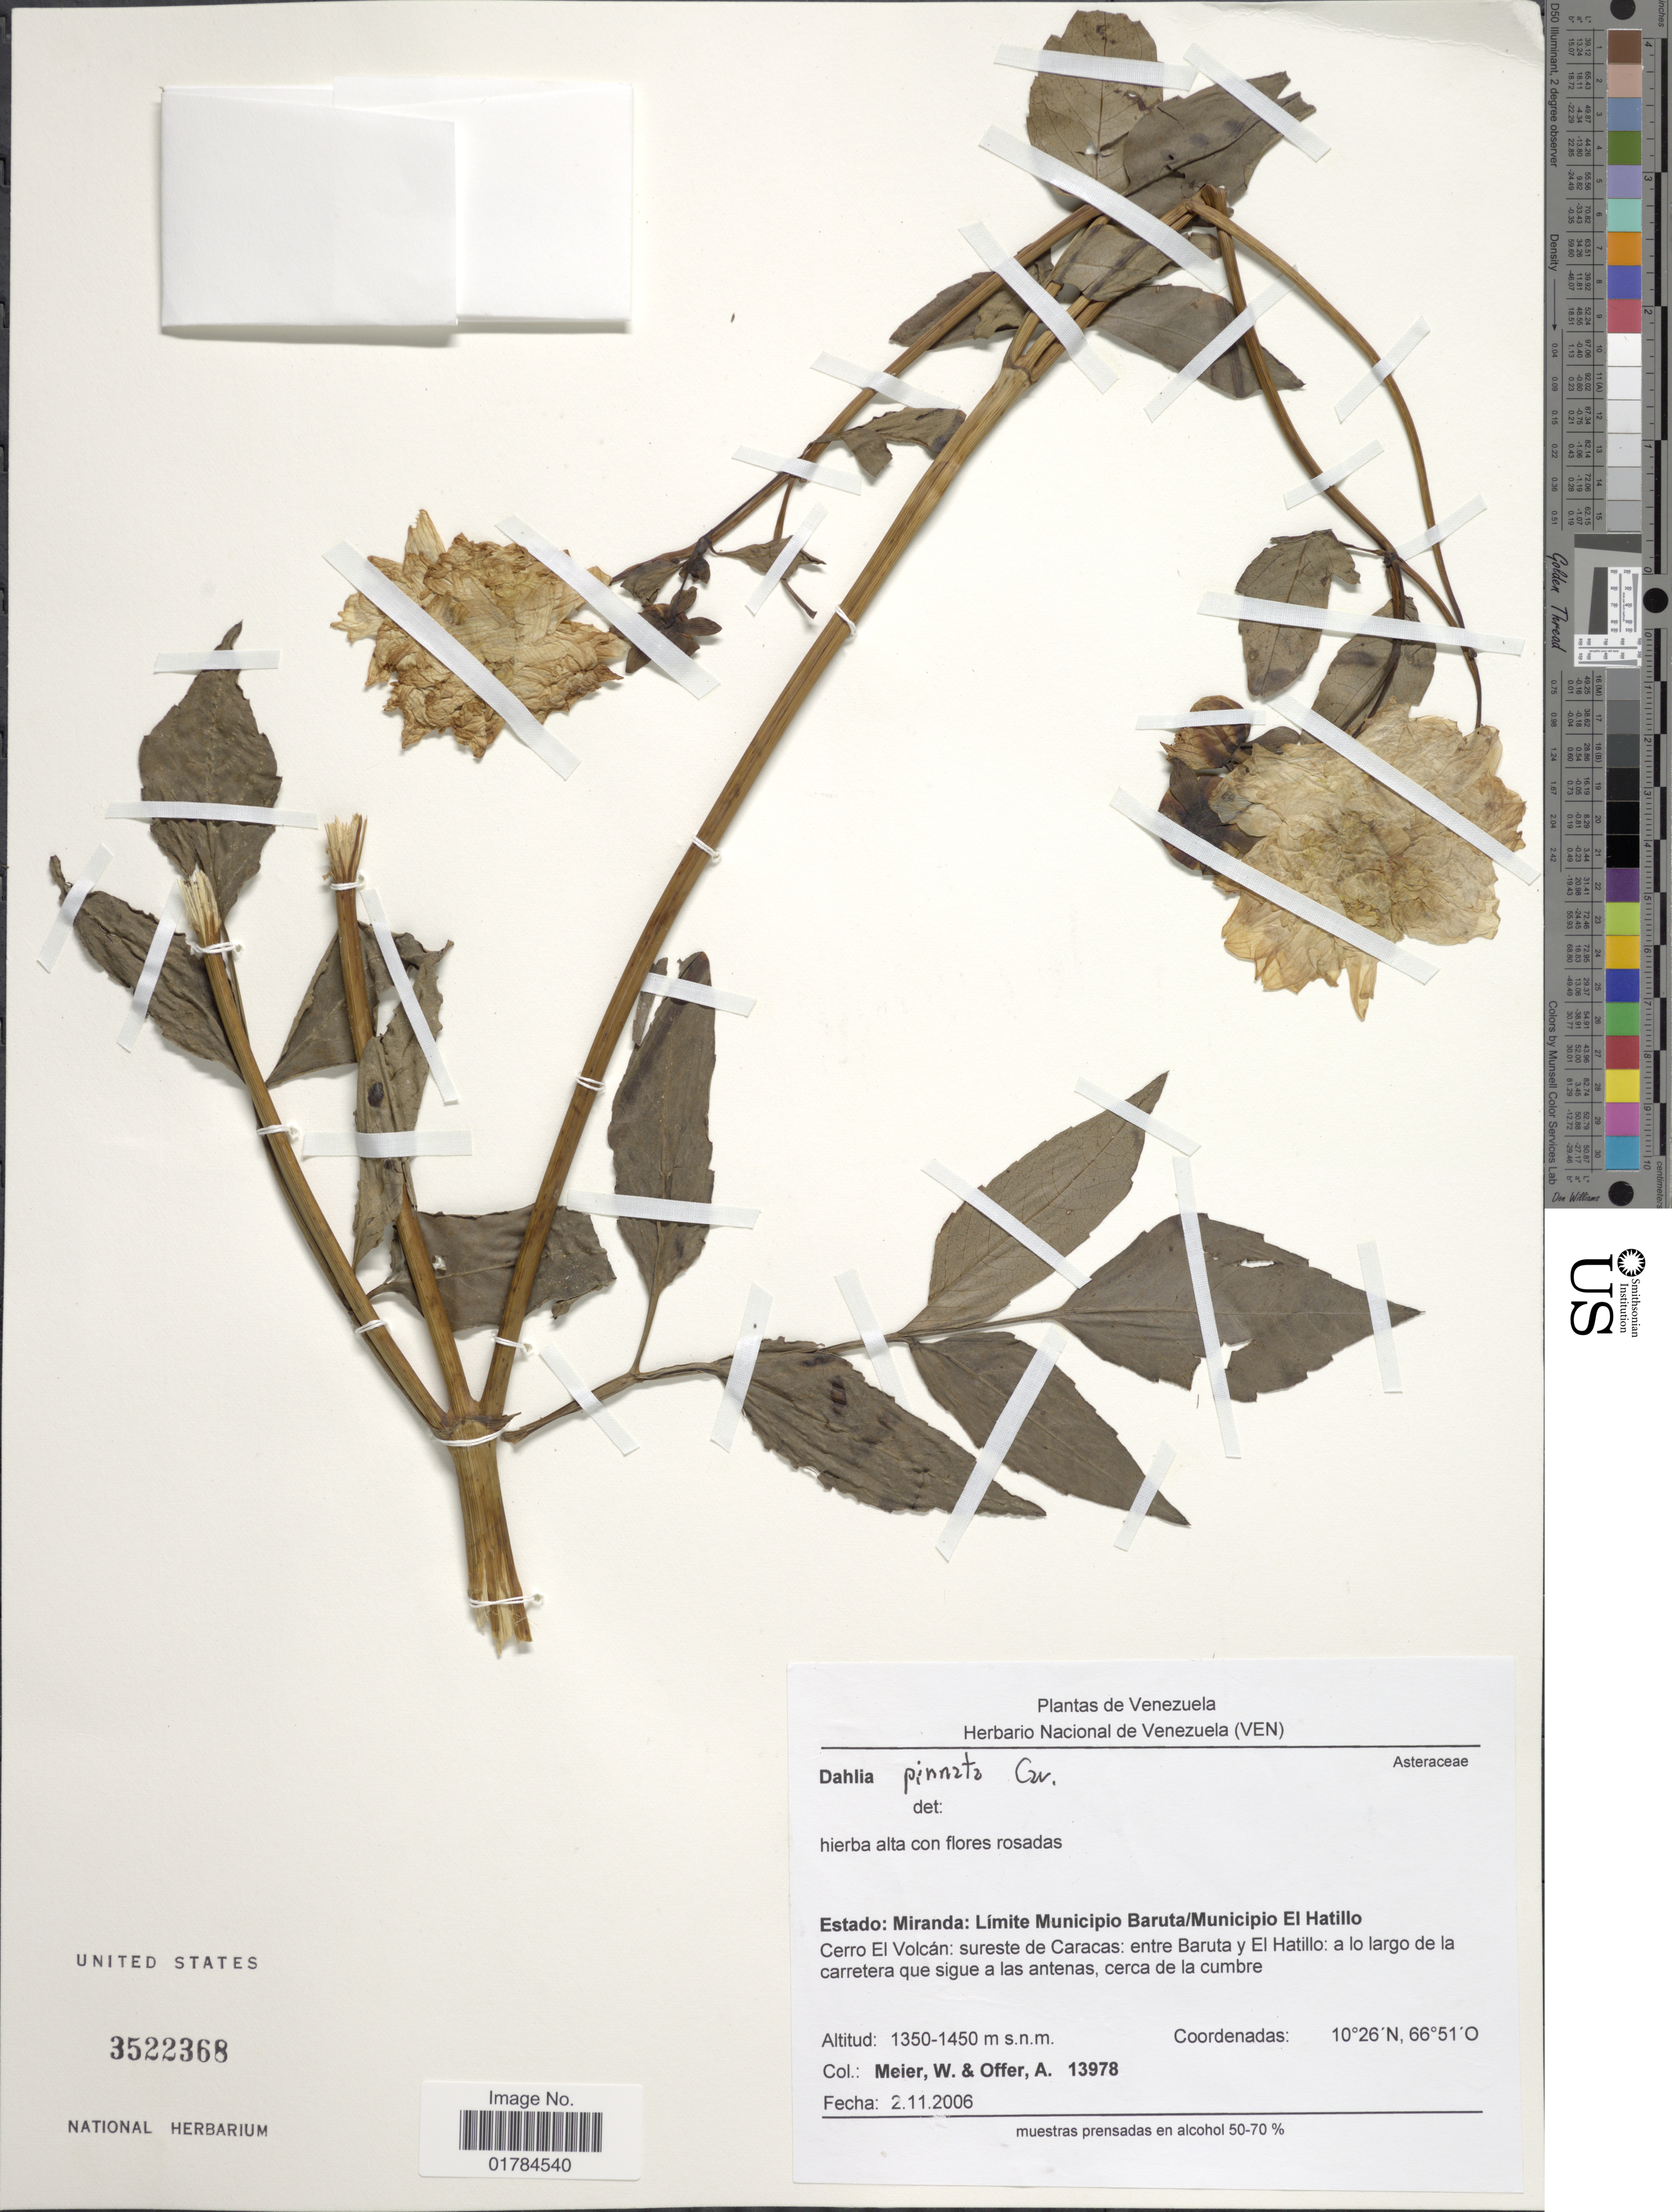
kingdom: Plantae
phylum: Tracheophyta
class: Magnoliopsida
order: Asterales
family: Asteraceae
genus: Dahlia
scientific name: Dahlia imperialis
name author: Roezl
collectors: W. Meier & A. Offer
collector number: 13978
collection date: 2006-11-02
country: Venezuela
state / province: Miranda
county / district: Baruta / El Hatillo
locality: Cerro El Volcan: sureste de Caracas: entre Baruta y El Hatillo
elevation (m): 1350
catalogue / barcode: US 3522368